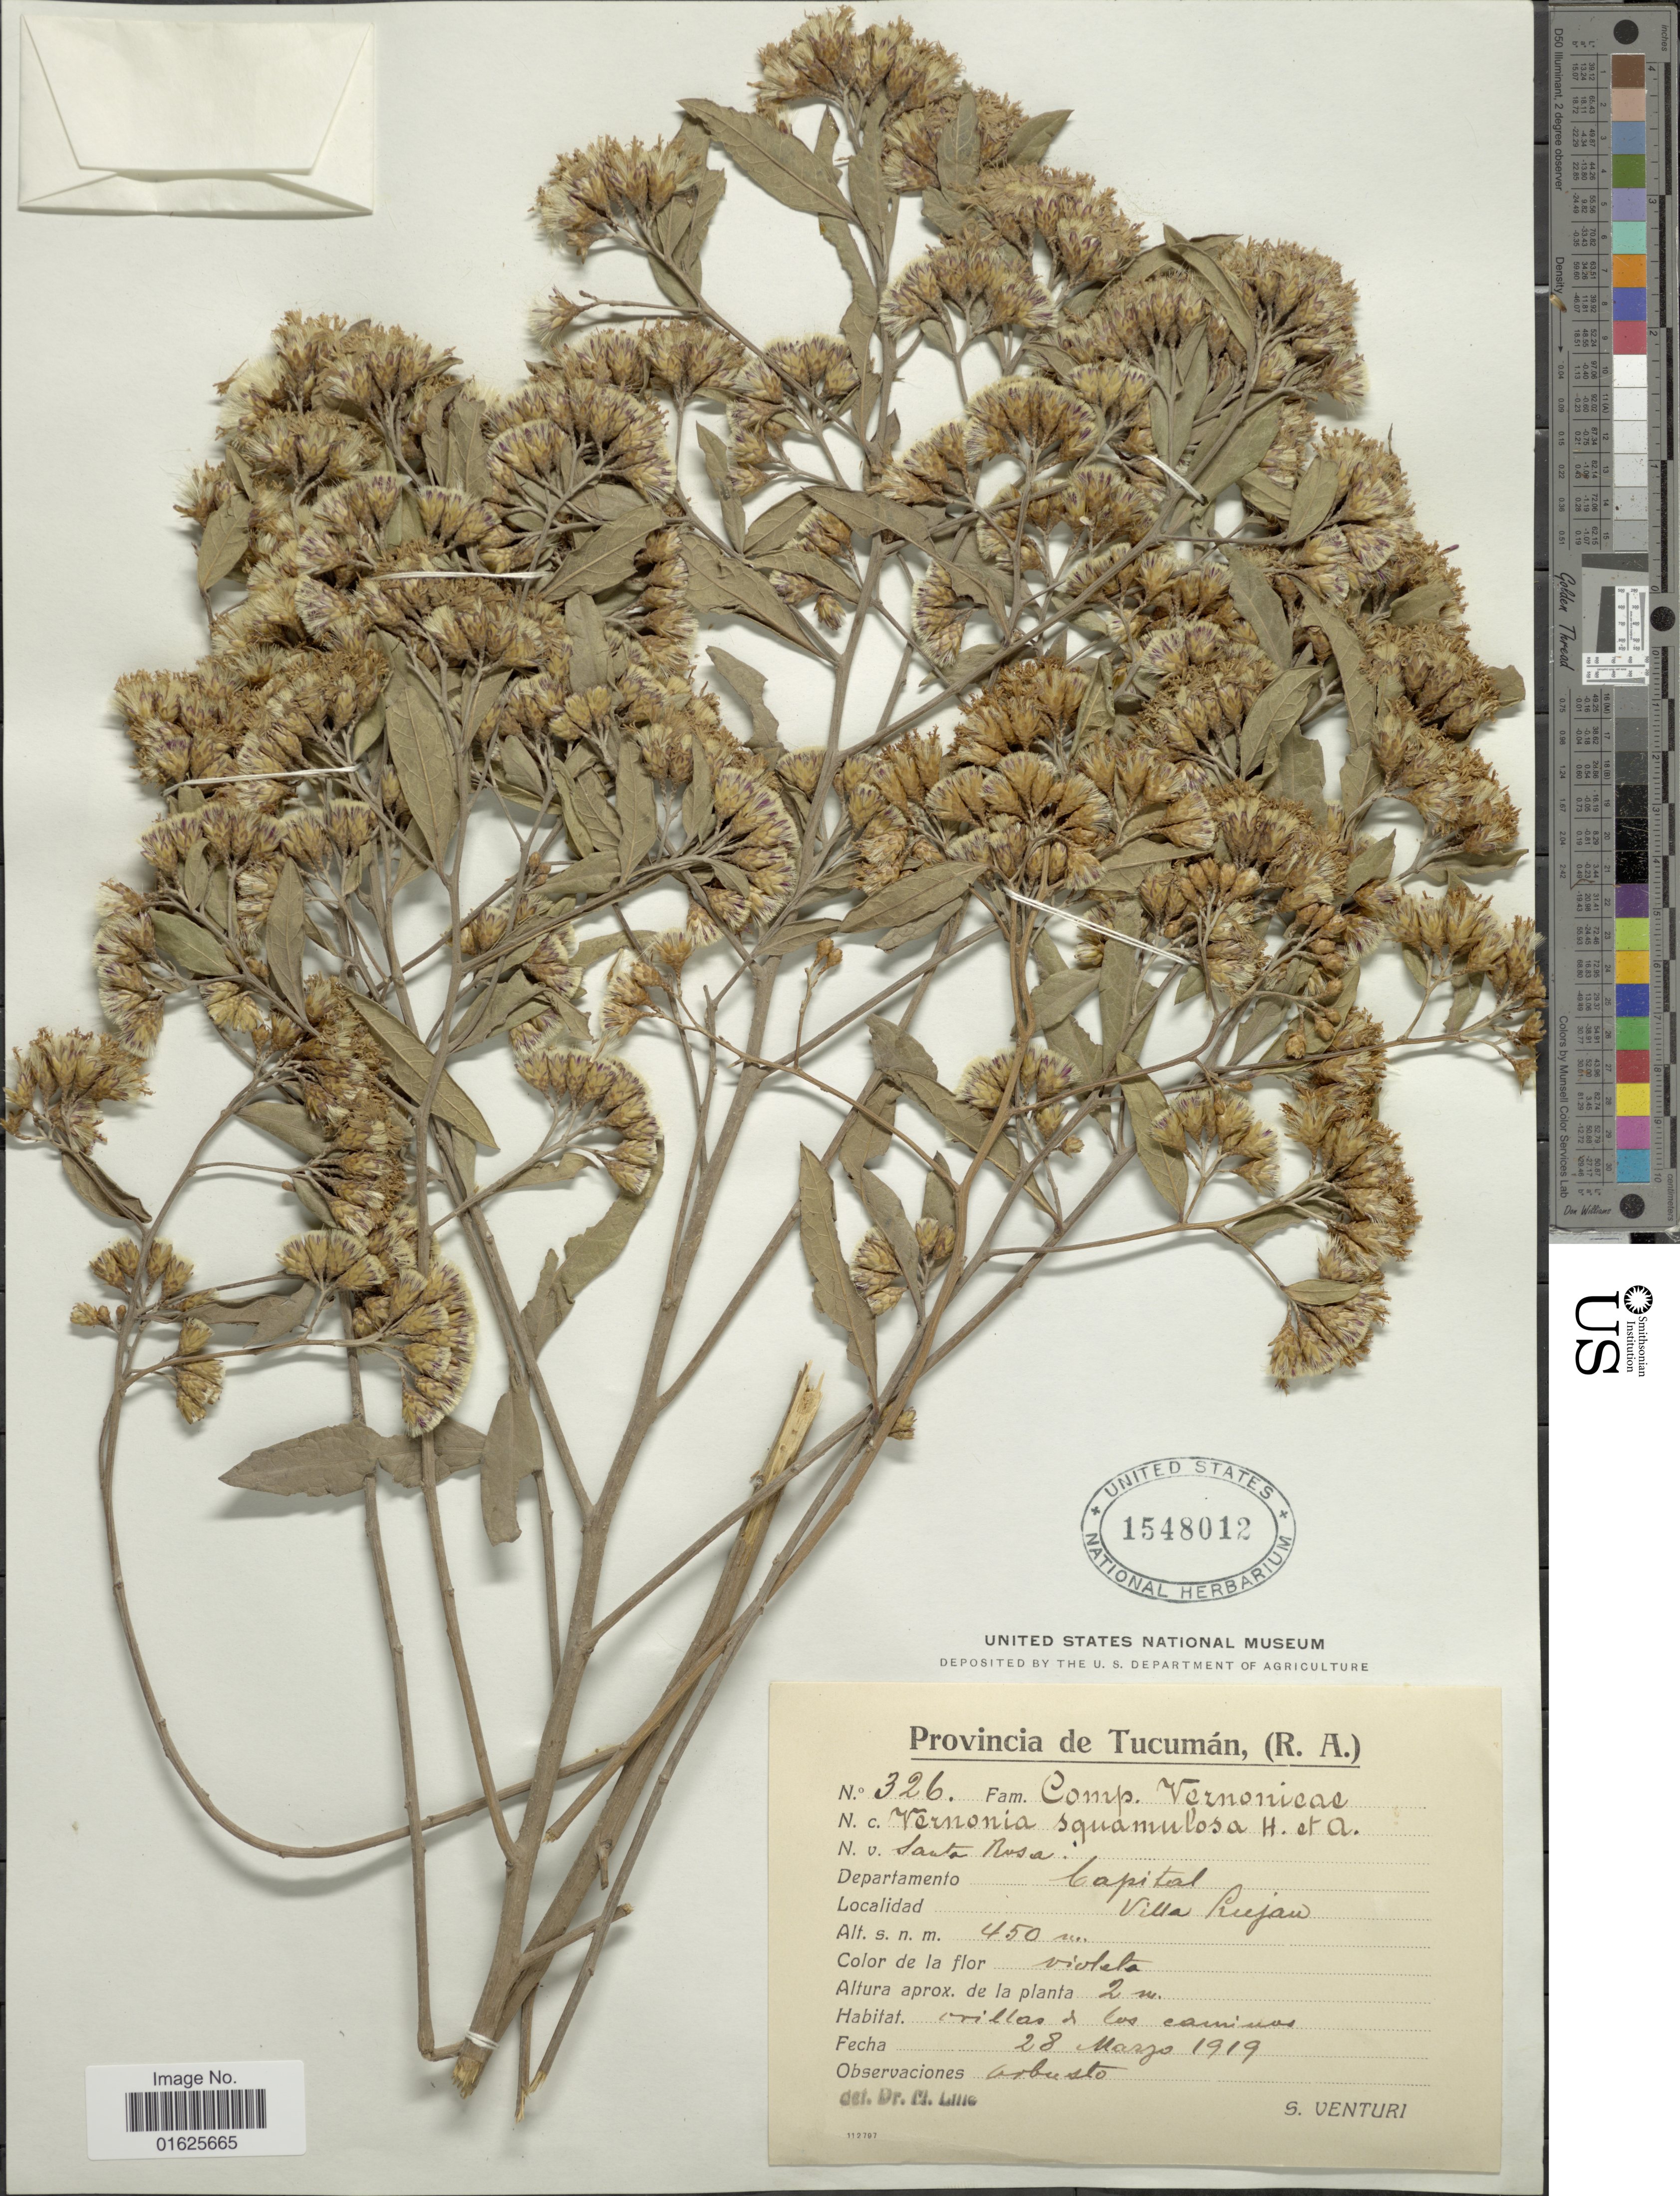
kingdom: Plantae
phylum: Tracheophyta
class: Magnoliopsida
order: Asterales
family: Asteraceae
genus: Vernonanthura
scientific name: Vernonanthura squamulosa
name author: (Hook. & Arn.) H. Rob.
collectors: S. Venturi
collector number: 326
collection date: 1919-03-28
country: Argentina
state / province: Tucuman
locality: Departamento Capital, Villa Lujan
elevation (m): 450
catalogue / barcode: US 1548012